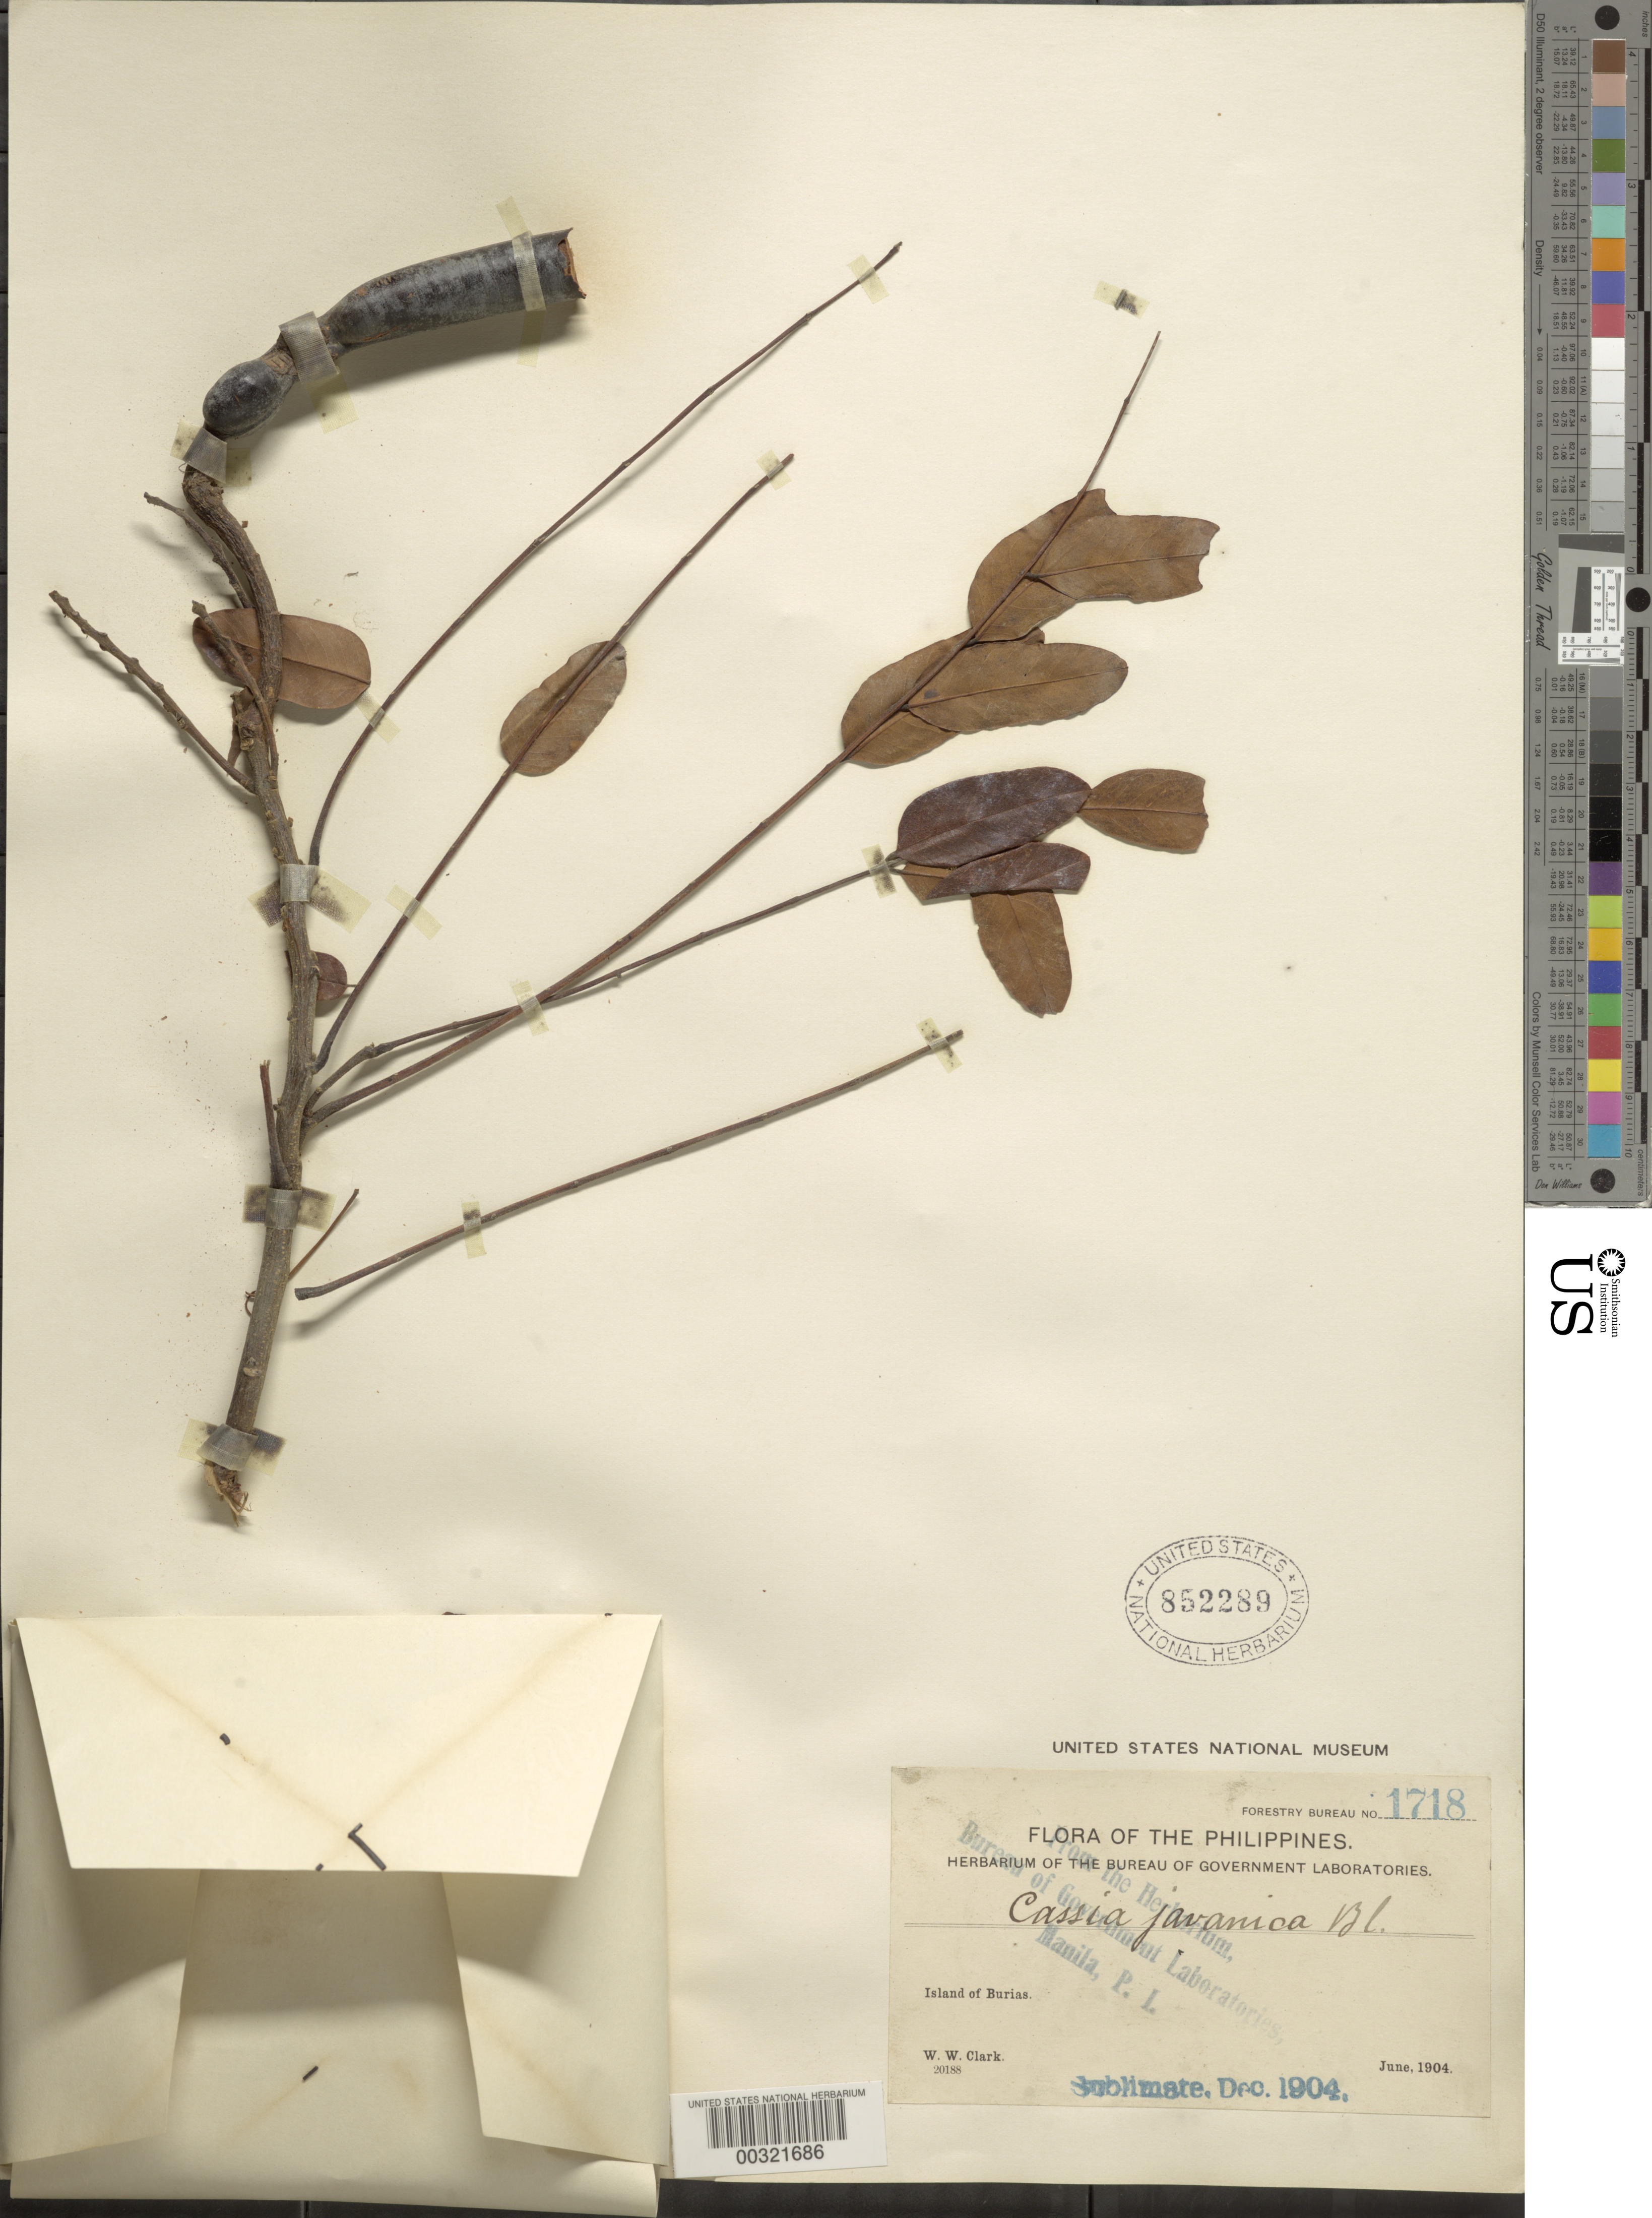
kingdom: Plantae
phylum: Tracheophyta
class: Magnoliopsida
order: Fabales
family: Fabaceae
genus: Cassia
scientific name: Cassia javanica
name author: L.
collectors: W. W. Clark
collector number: Forestry Bureau No. 1718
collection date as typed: Jun 1904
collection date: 1904-06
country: Philippines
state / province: Bicol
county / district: Masbate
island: Burias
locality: Burias i.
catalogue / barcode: US 852289